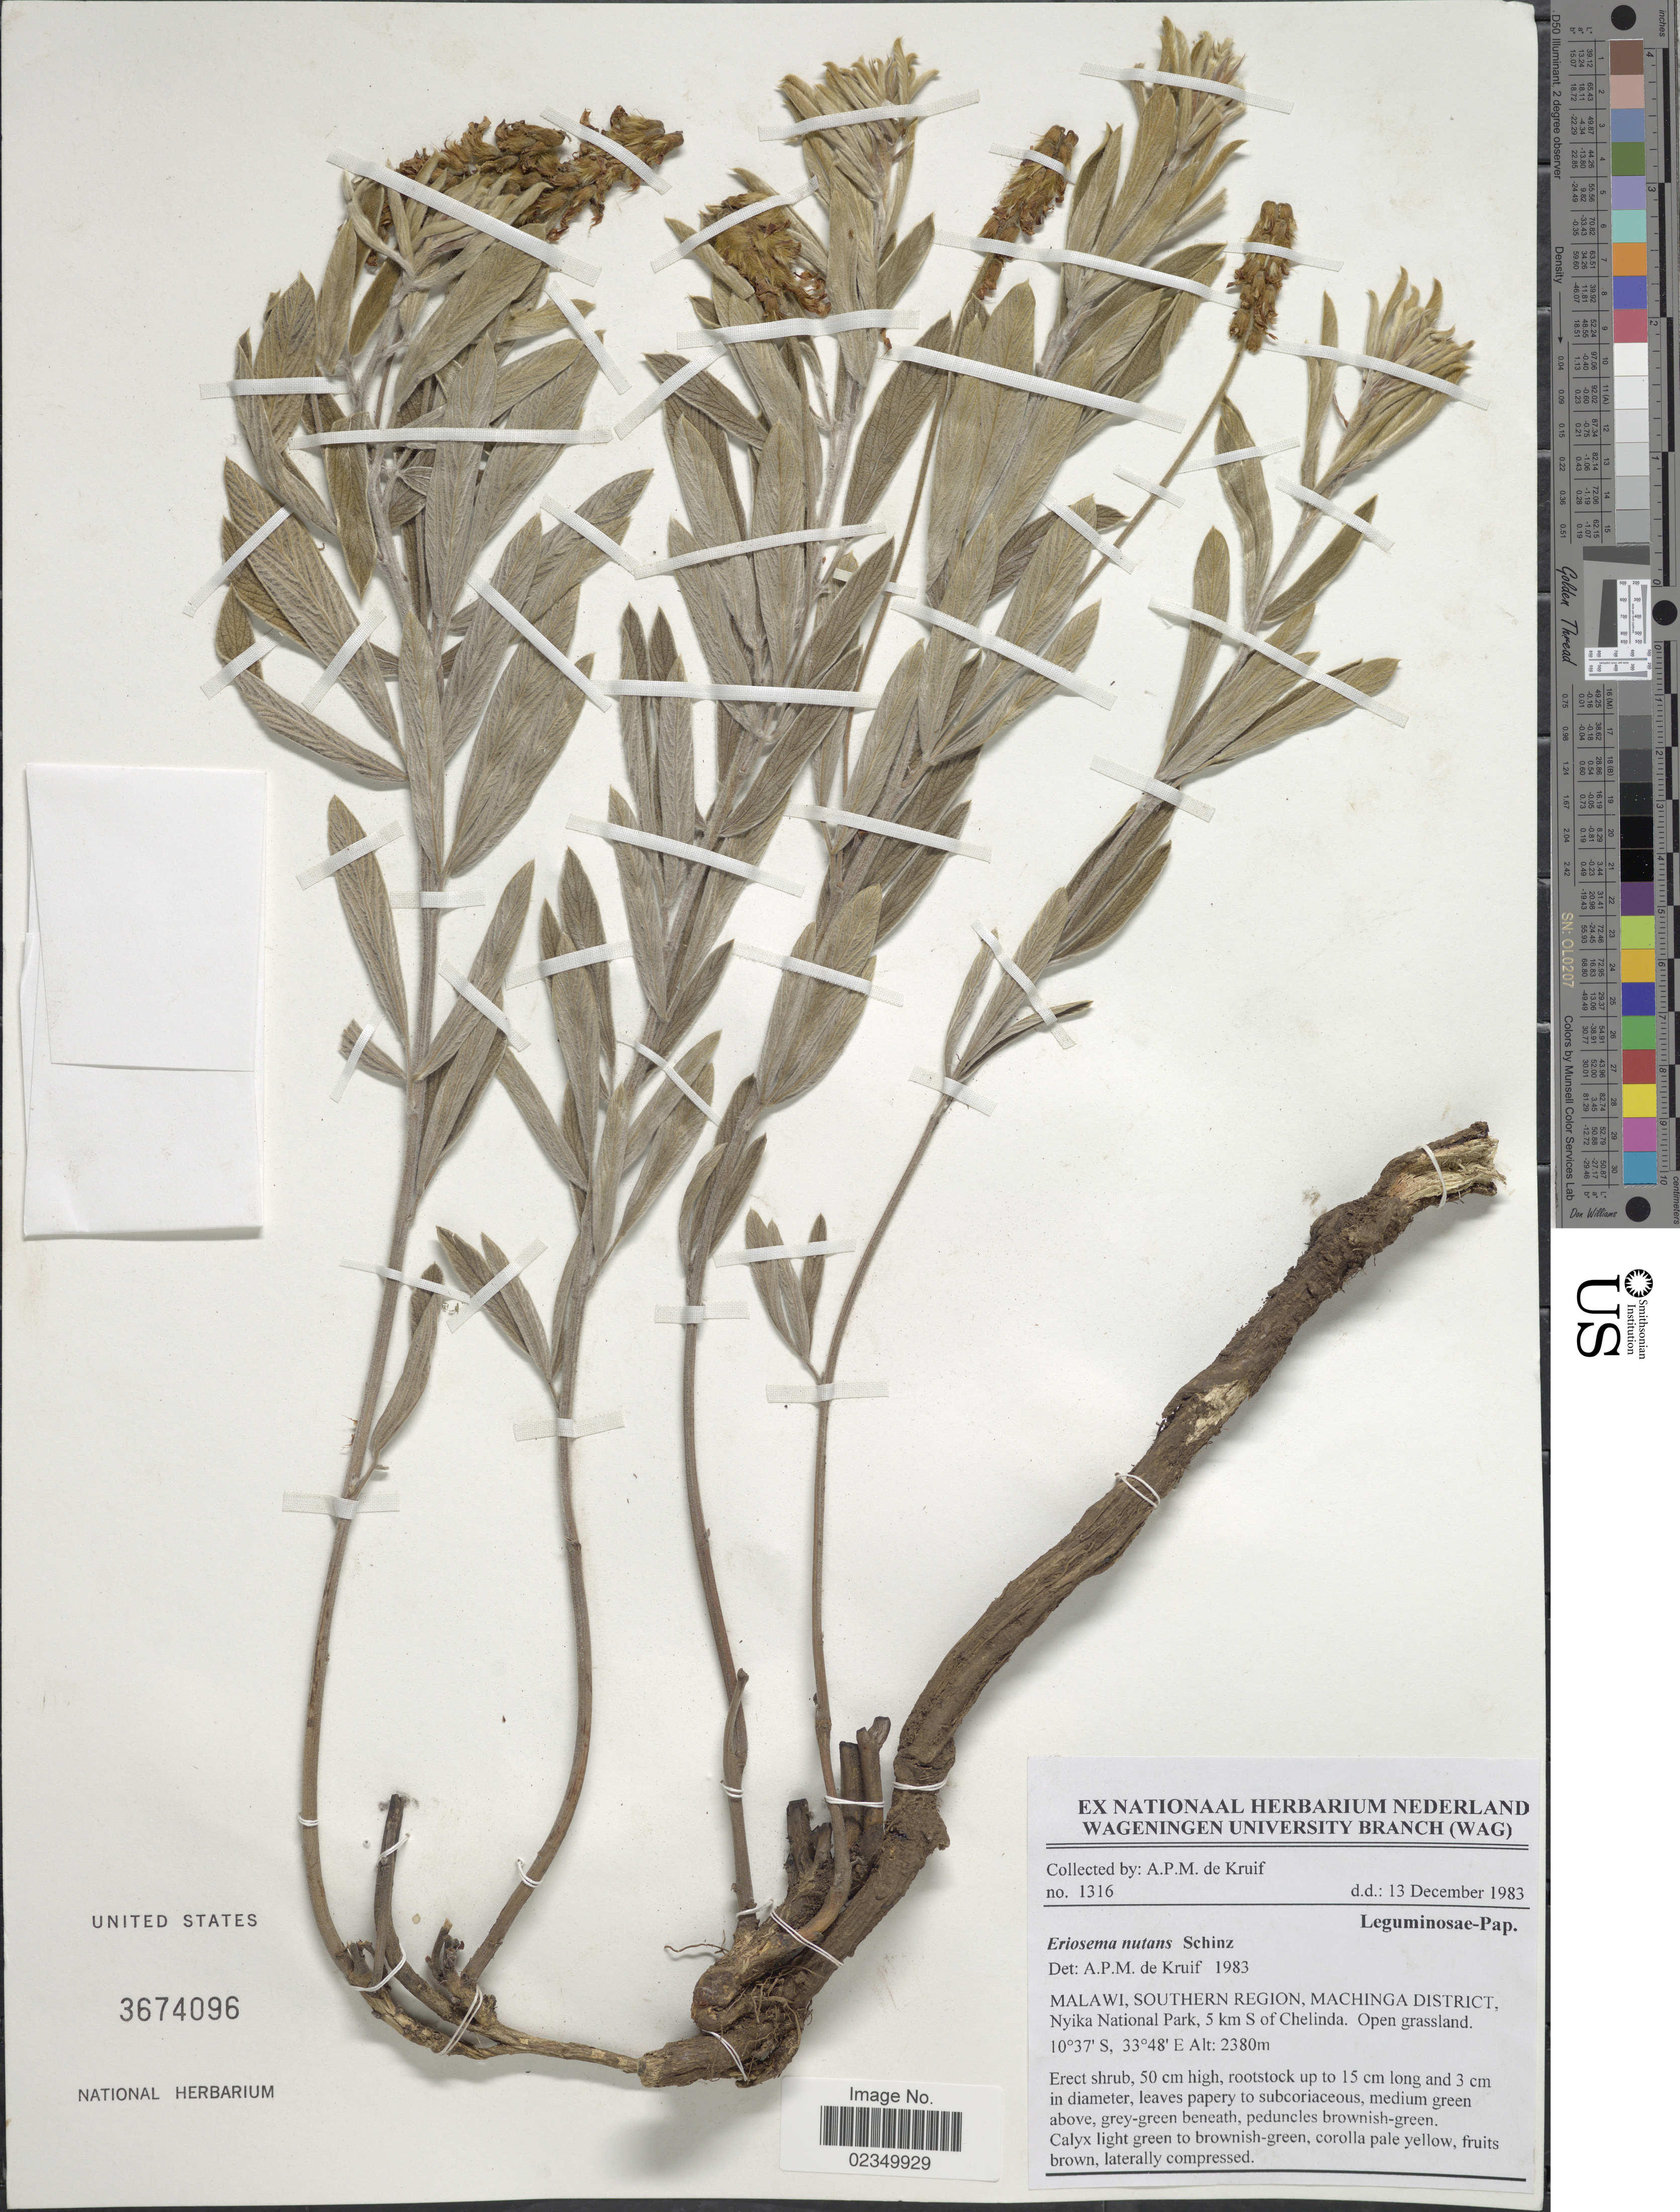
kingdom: Plantae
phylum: Tracheophyta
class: Magnoliopsida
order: Fabales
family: Fabaceae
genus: Eriosema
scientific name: Eriosema nutans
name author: Schinz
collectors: A. P. de Kruif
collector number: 1316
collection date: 1983-12-13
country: Malawi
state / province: Southern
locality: Southern Region, Machinga District, Nyika National Park, 5 km S of Chelinda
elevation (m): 2380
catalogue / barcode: US 3674096